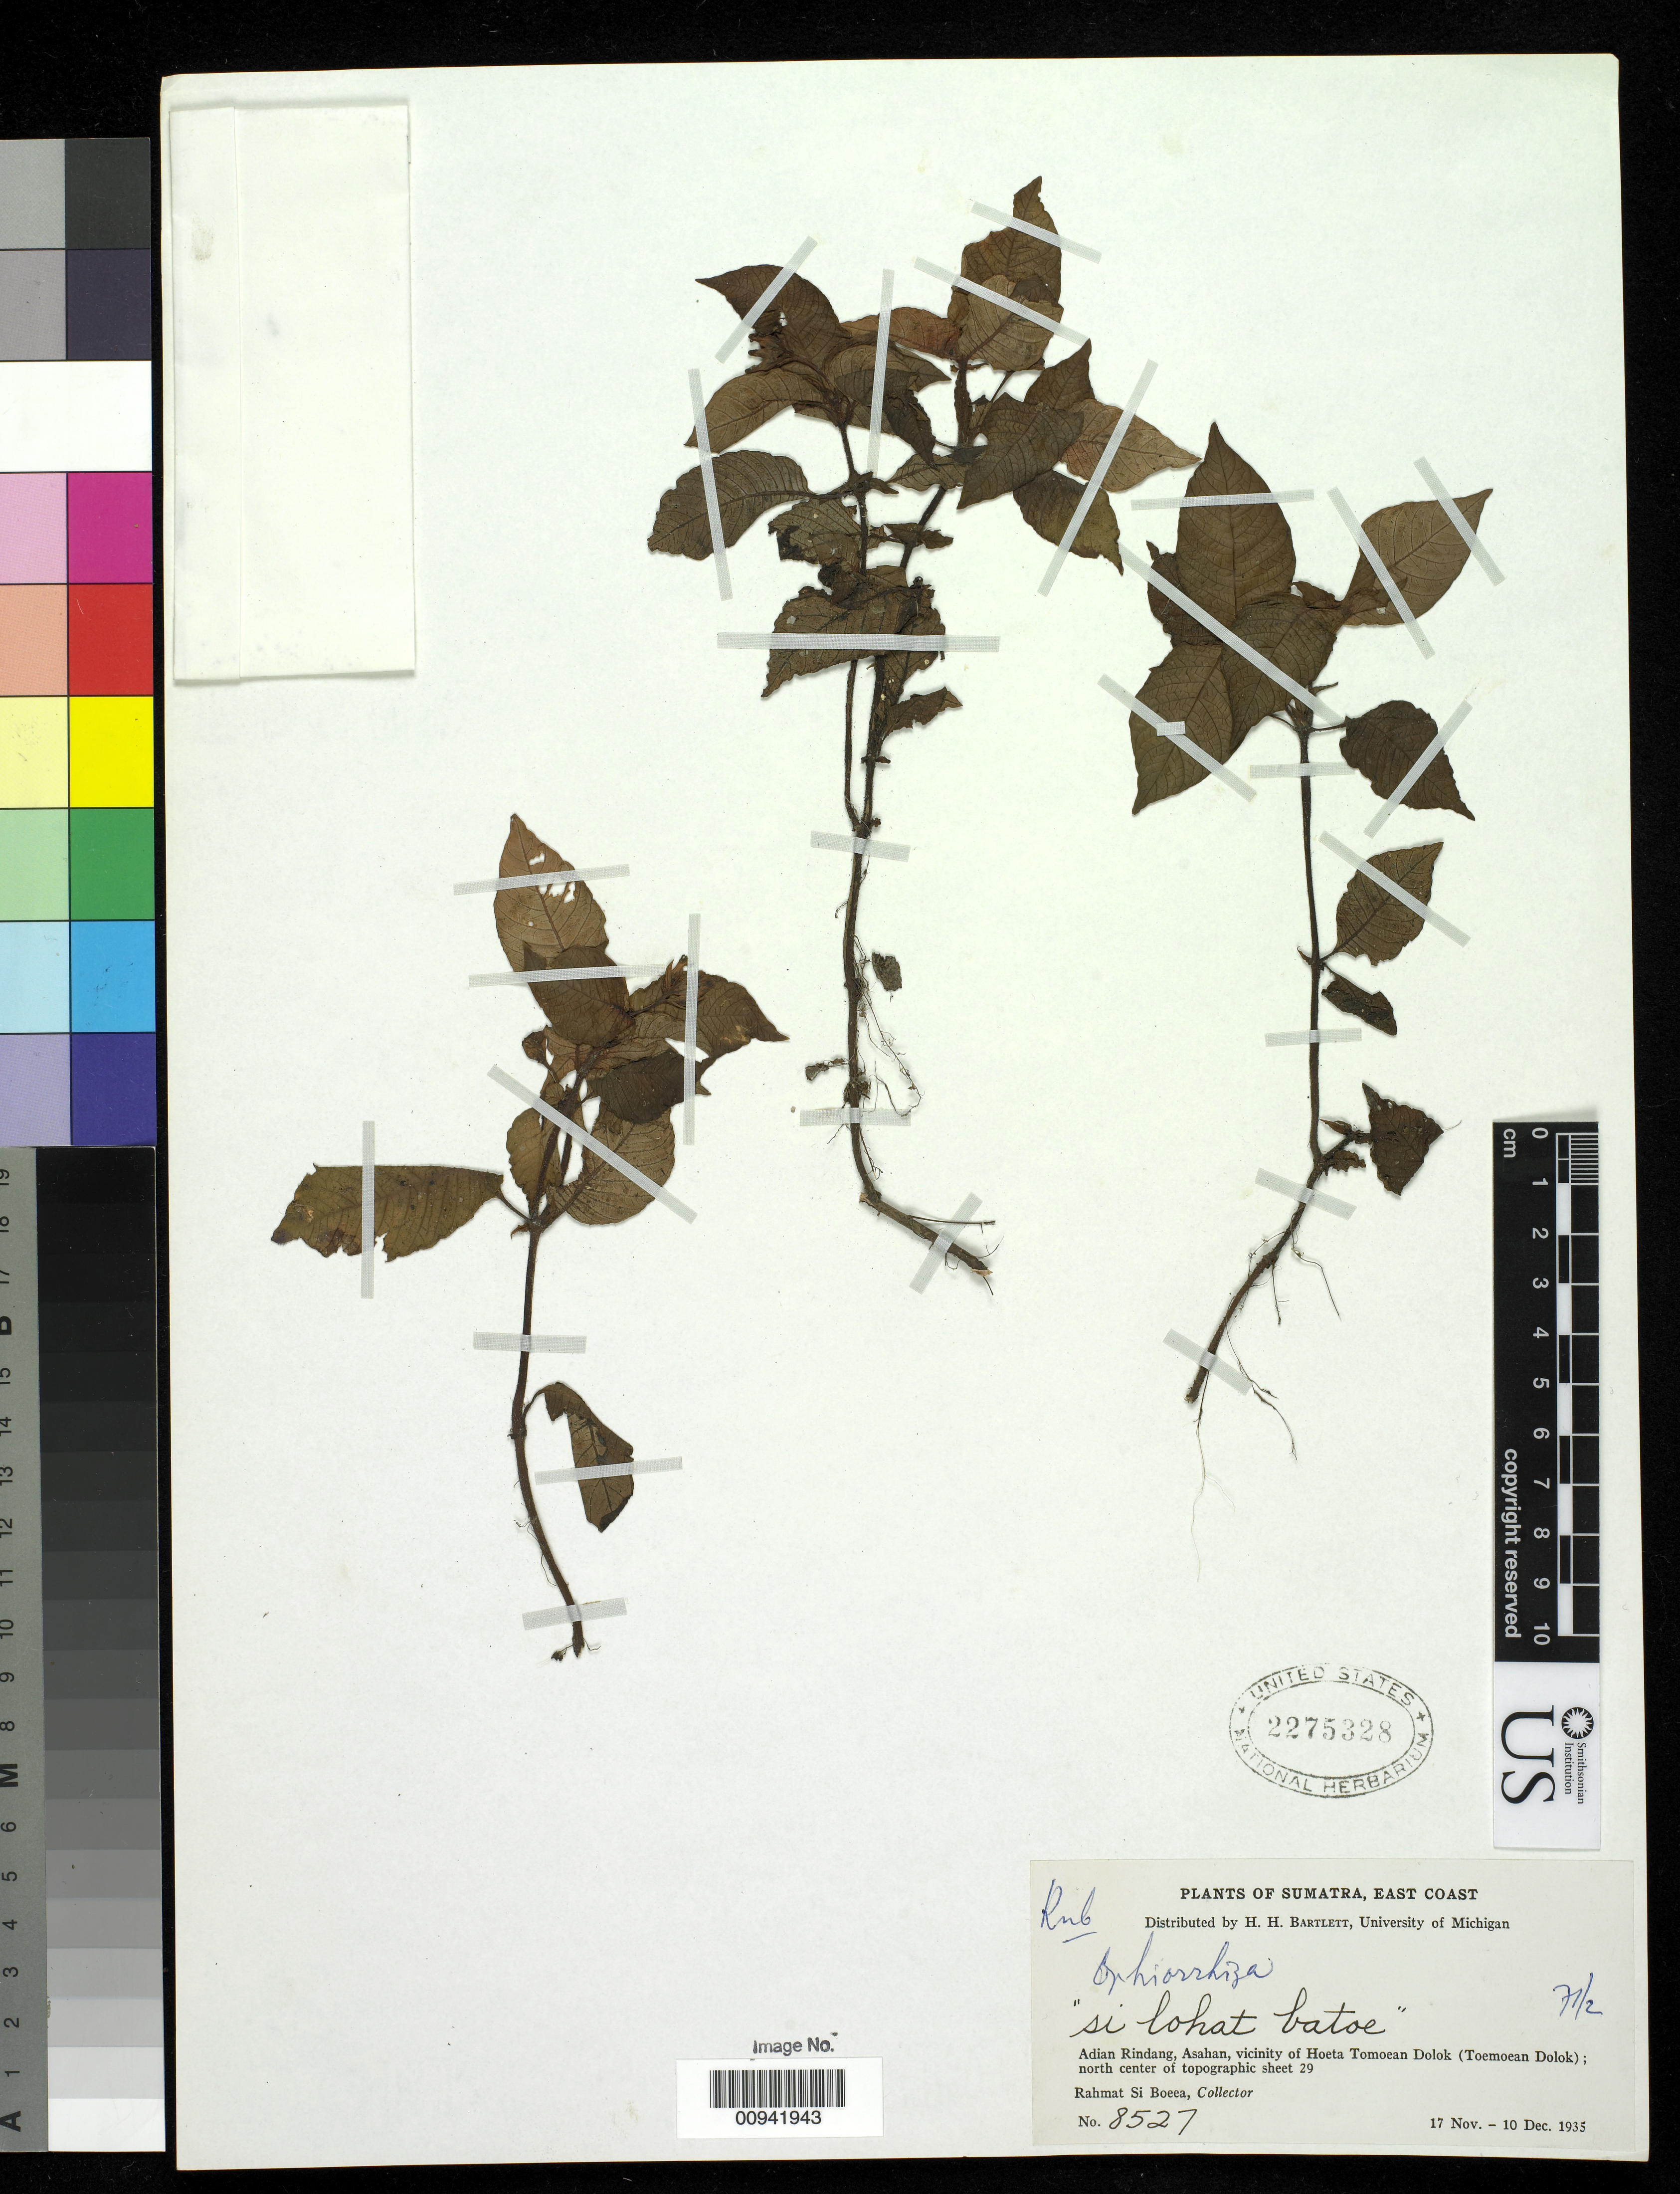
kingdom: Plantae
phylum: Tracheophyta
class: Magnoliopsida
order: Gentianales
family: Rubiaceae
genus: Ophiorrhiza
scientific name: Ophiorrhiza sp.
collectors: Rahmat Si Boeea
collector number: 8527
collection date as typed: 17 Nov 1935 to 10 Dec 1935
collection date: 1935-11-17/1935-12-10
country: Indonesia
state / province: Sumatra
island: Sumatra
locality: East Coast, Adian Rindang, Asahan, vicinity of Hoeta Tomoean [Toemoean Dolok]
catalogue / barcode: US 2275328